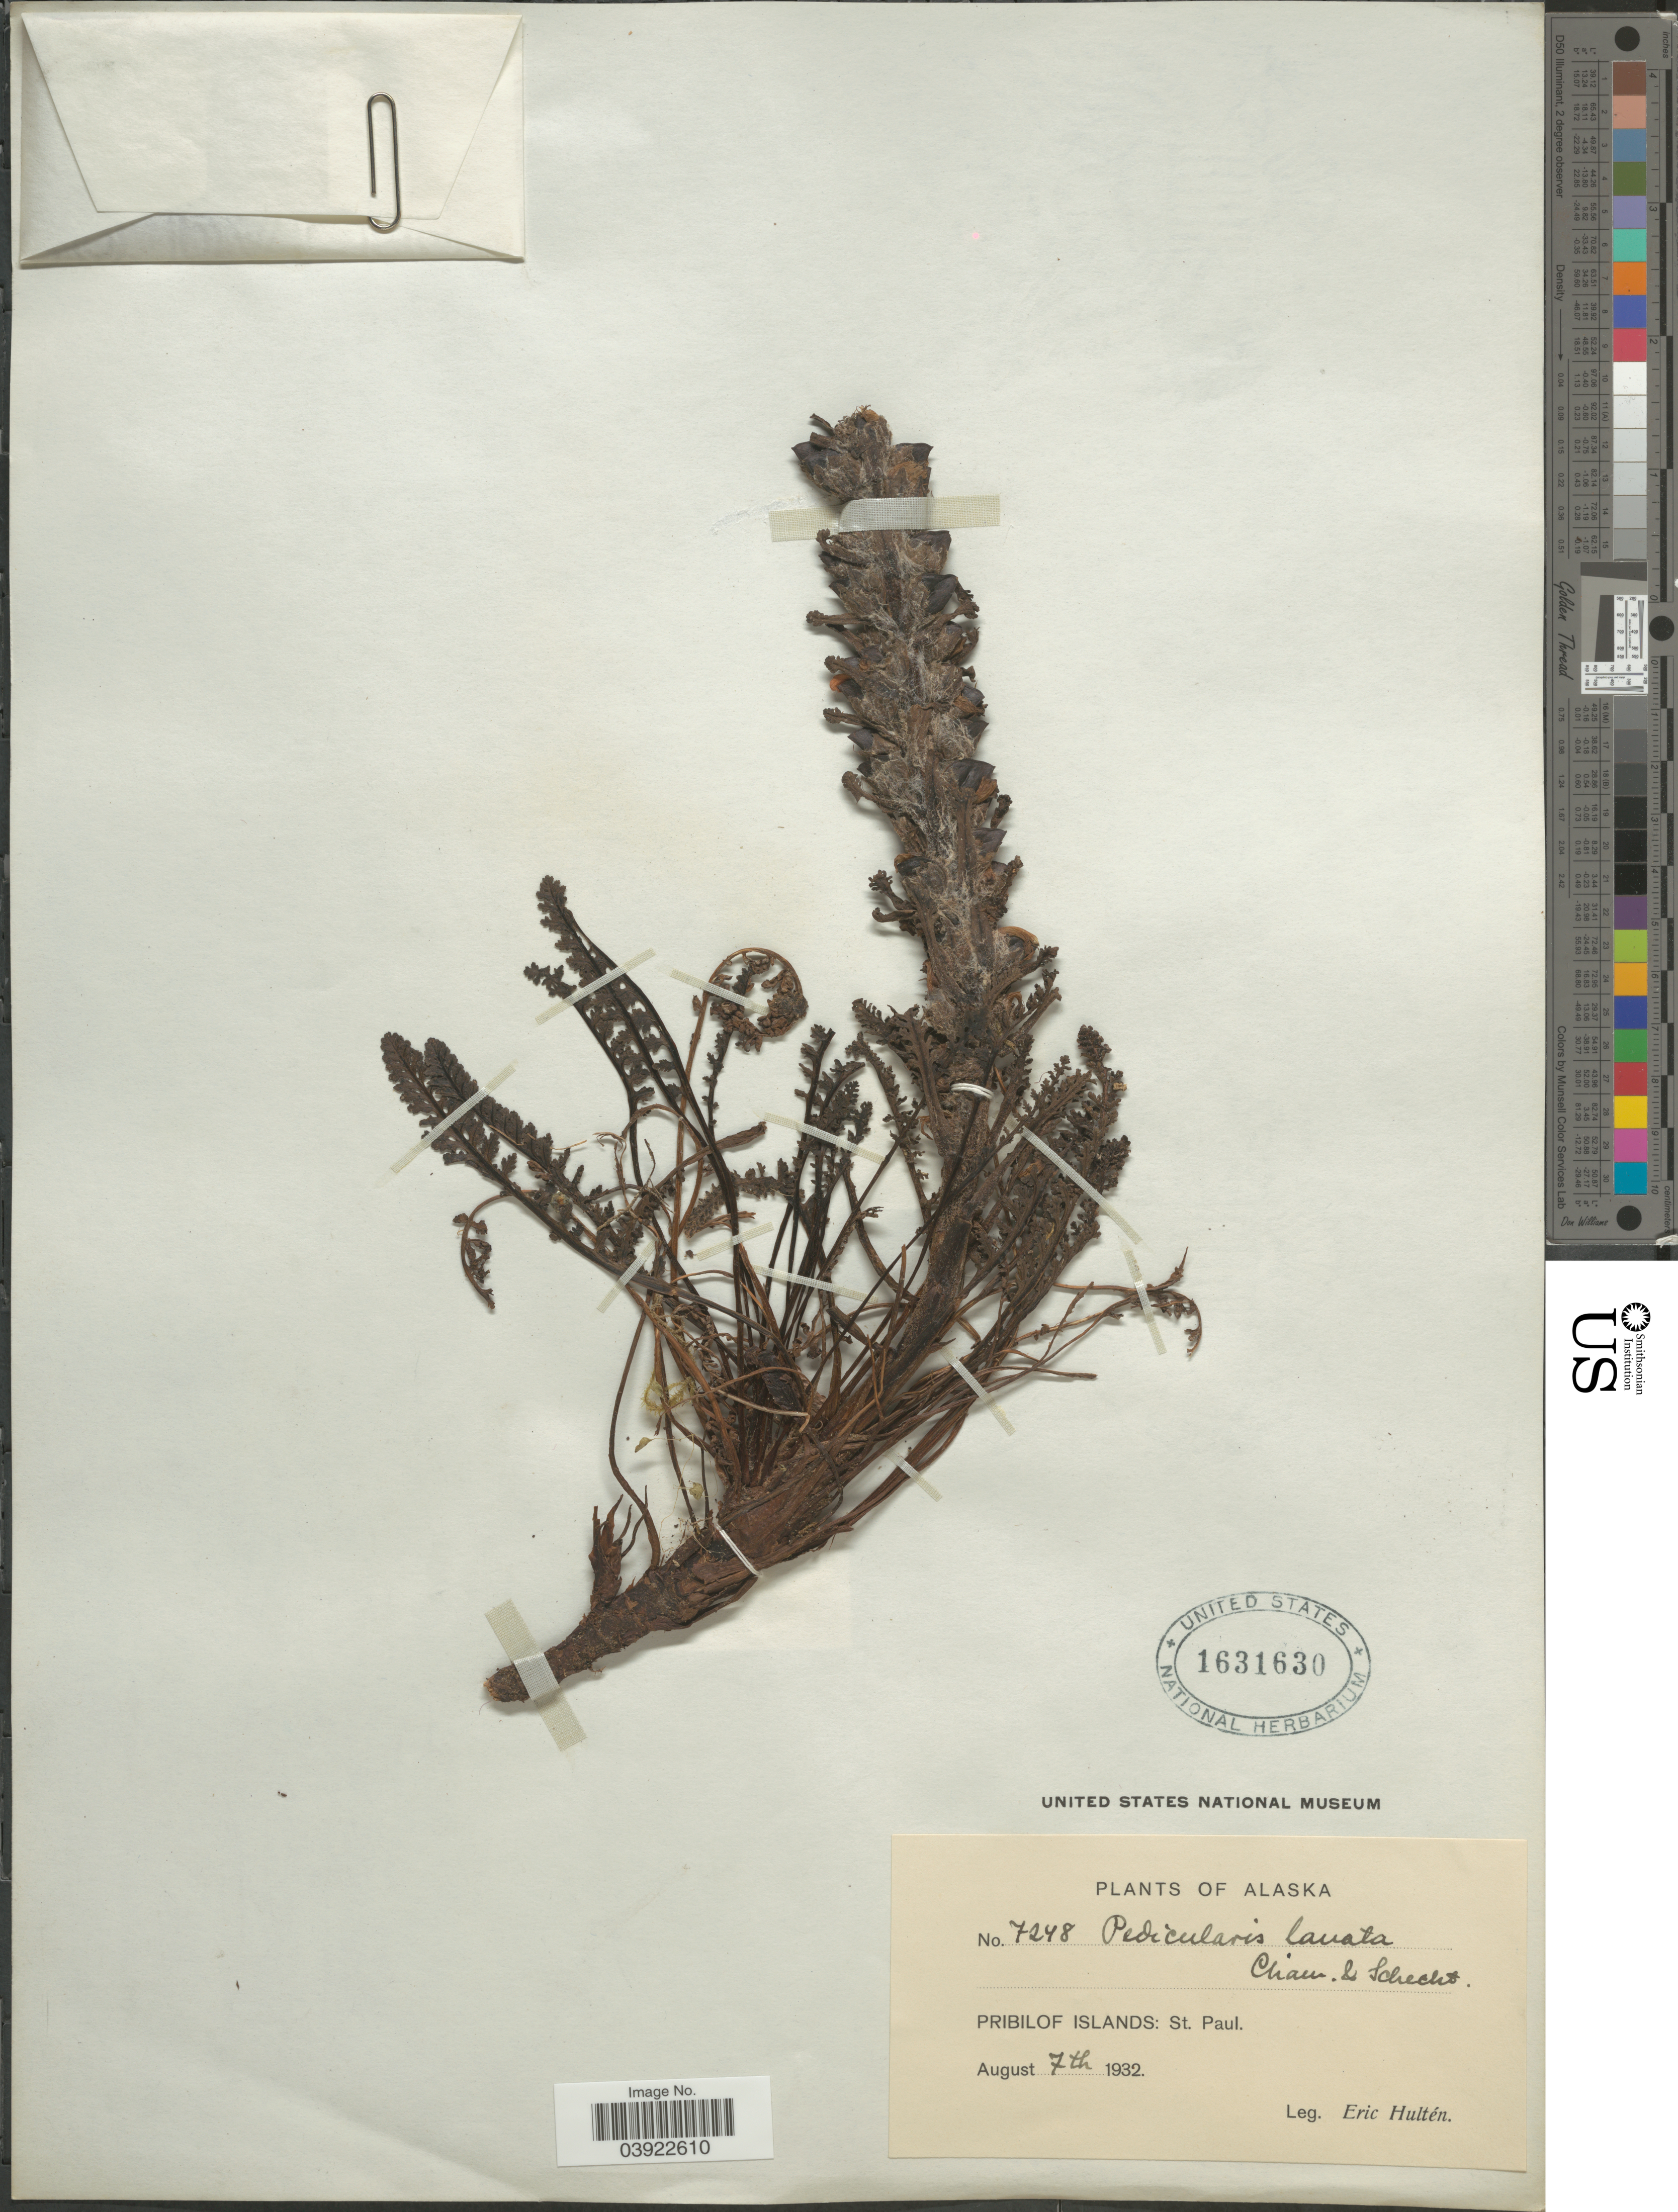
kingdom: Plantae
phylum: Tracheophyta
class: Magnoliopsida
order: Lamiales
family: Orobanchaceae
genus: Pedicularis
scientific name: Pedicularis lanata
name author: Willd. ex Cham. & Schltdl.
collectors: E. G. Hultén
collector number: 7248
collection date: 1932-08-07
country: United States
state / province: Alaska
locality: Pribilof Islands: St. Paul.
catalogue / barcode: US 1631630